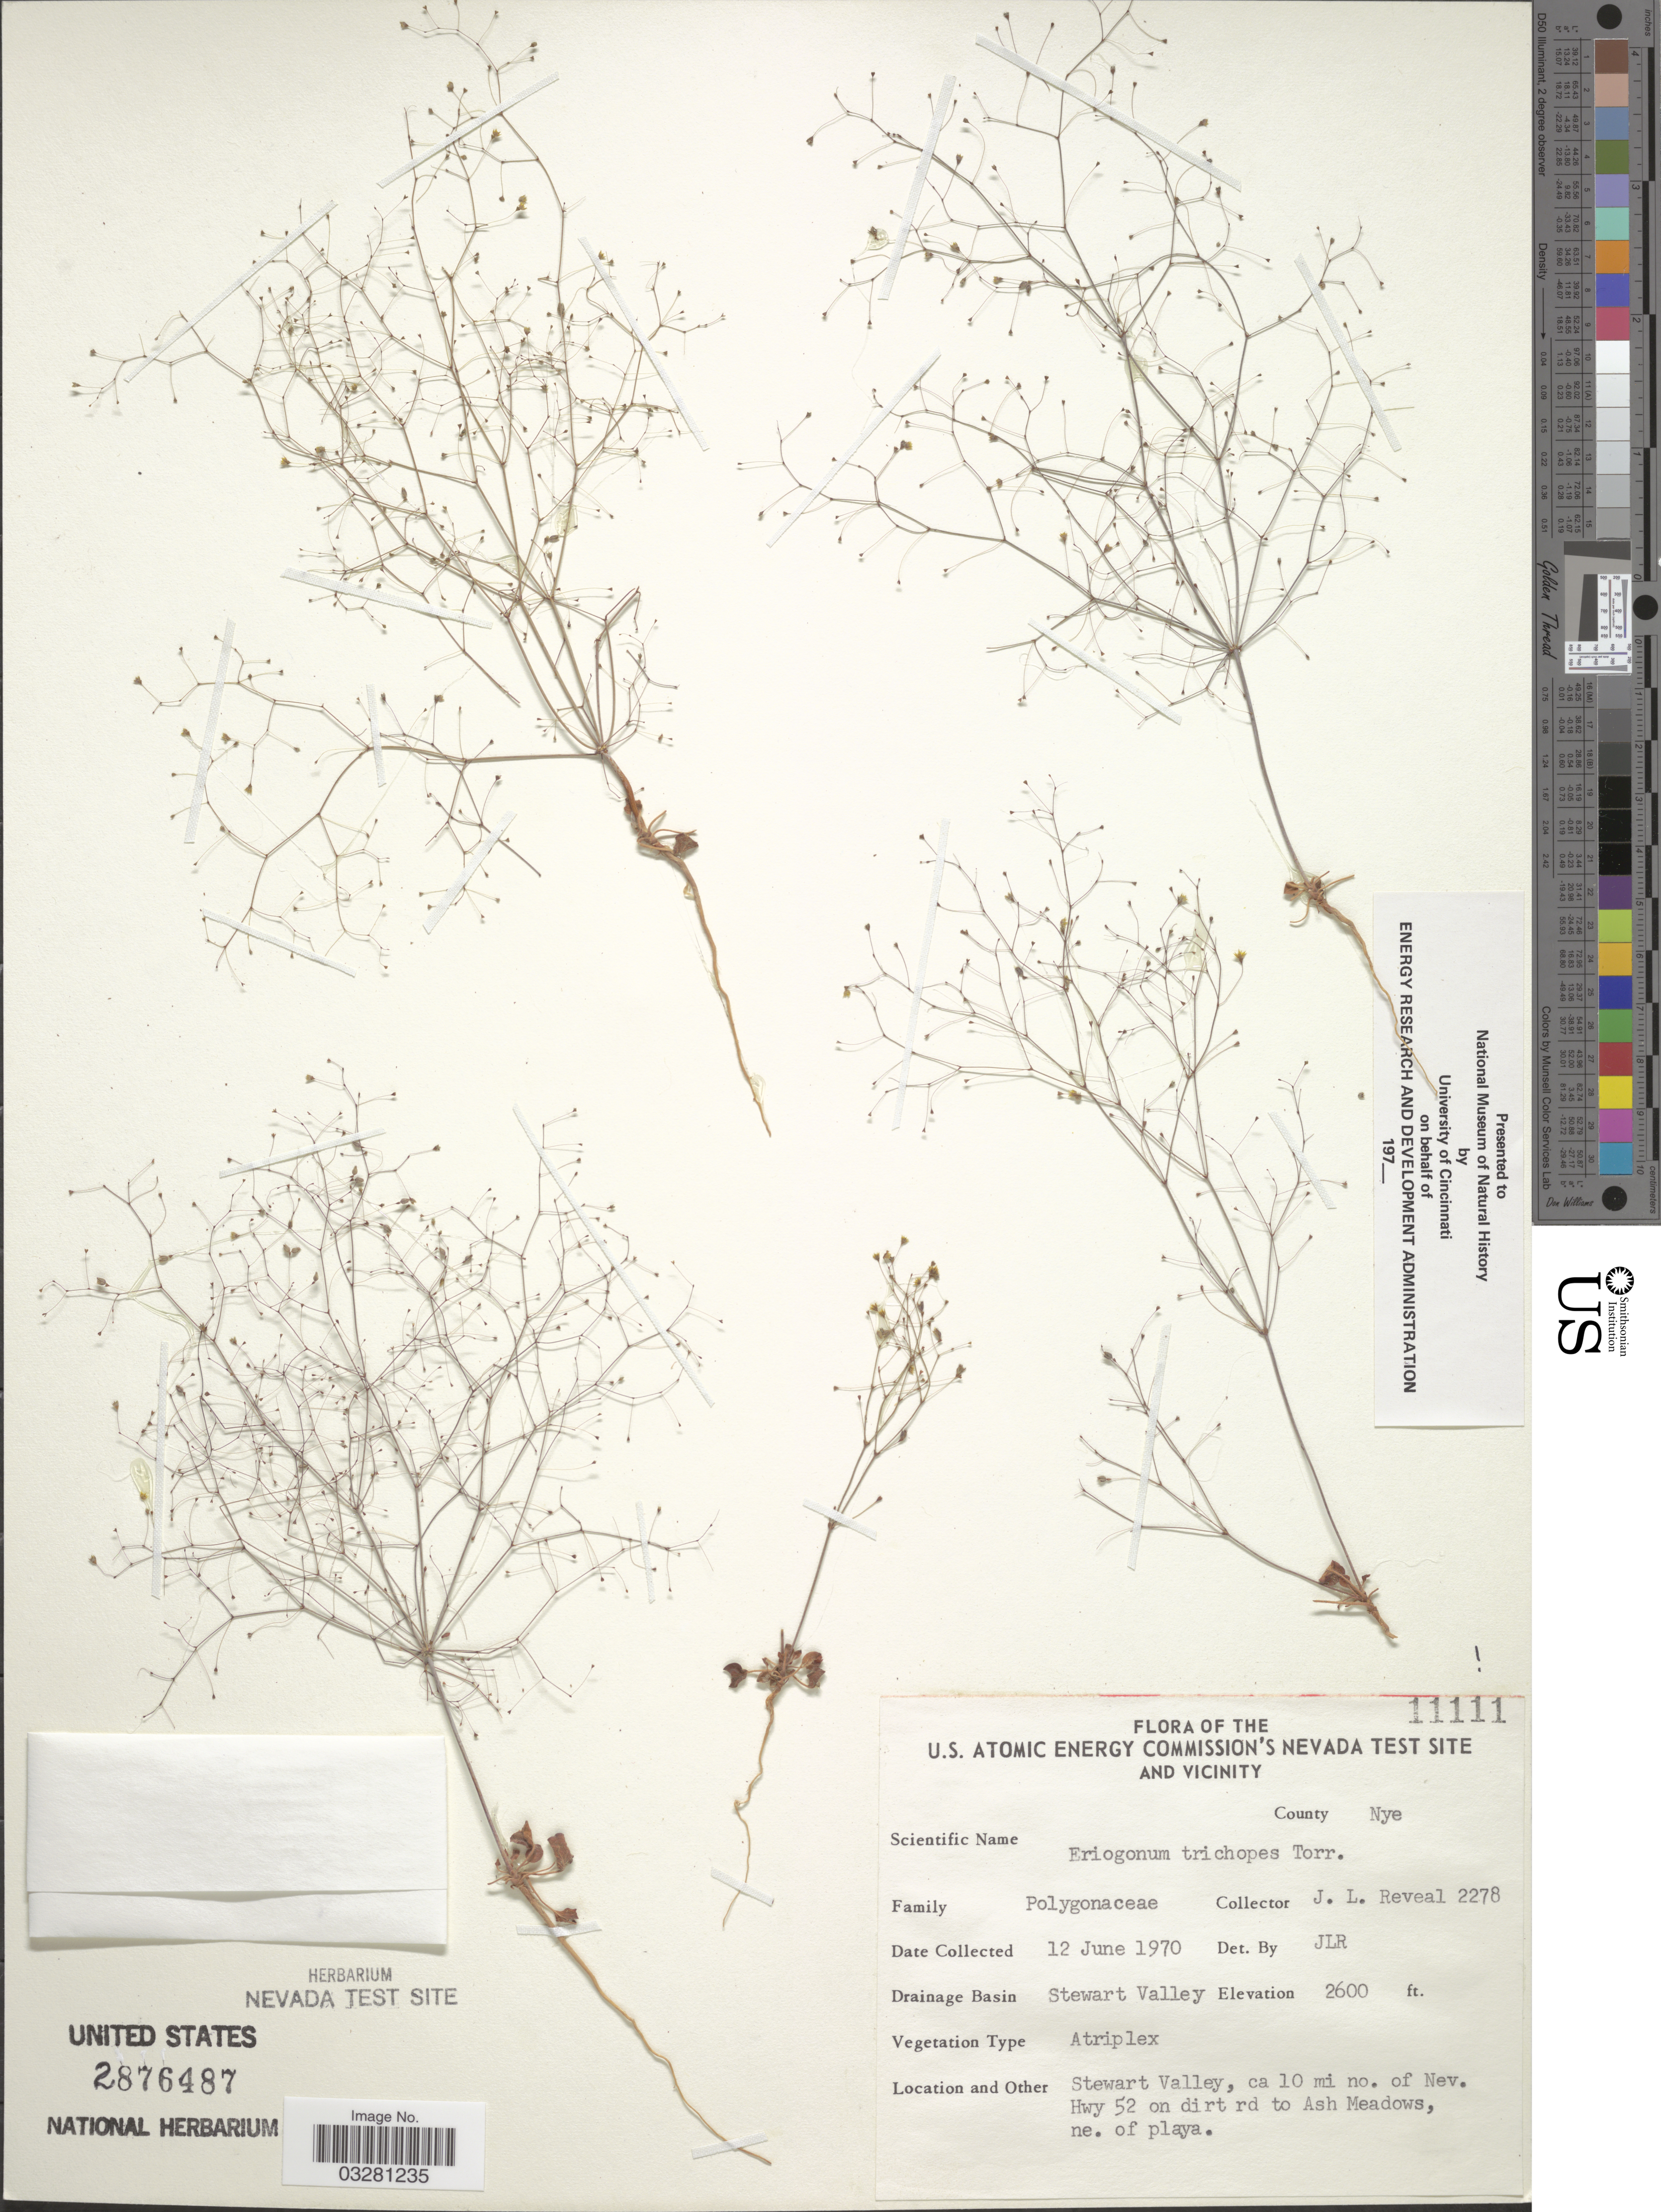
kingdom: Plantae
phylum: Tracheophyta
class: Magnoliopsida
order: Caryophyllales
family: Polygonaceae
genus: Eriogonum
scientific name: Eriogonum trichopes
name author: Torr.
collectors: J. L. Reveal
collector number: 2278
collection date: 1970-06-12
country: United States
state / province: Nevada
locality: U. S. Atomic Energy Commission's Nevada Test Site and Vicinity. County Nye. Drainage Basin Stewart Valley. Stewart Valley, ca 10 mi no. of Nev. Hwy 52 on dirt rd to Ash Meadows, ne. of playa.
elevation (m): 792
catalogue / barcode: US 2876487